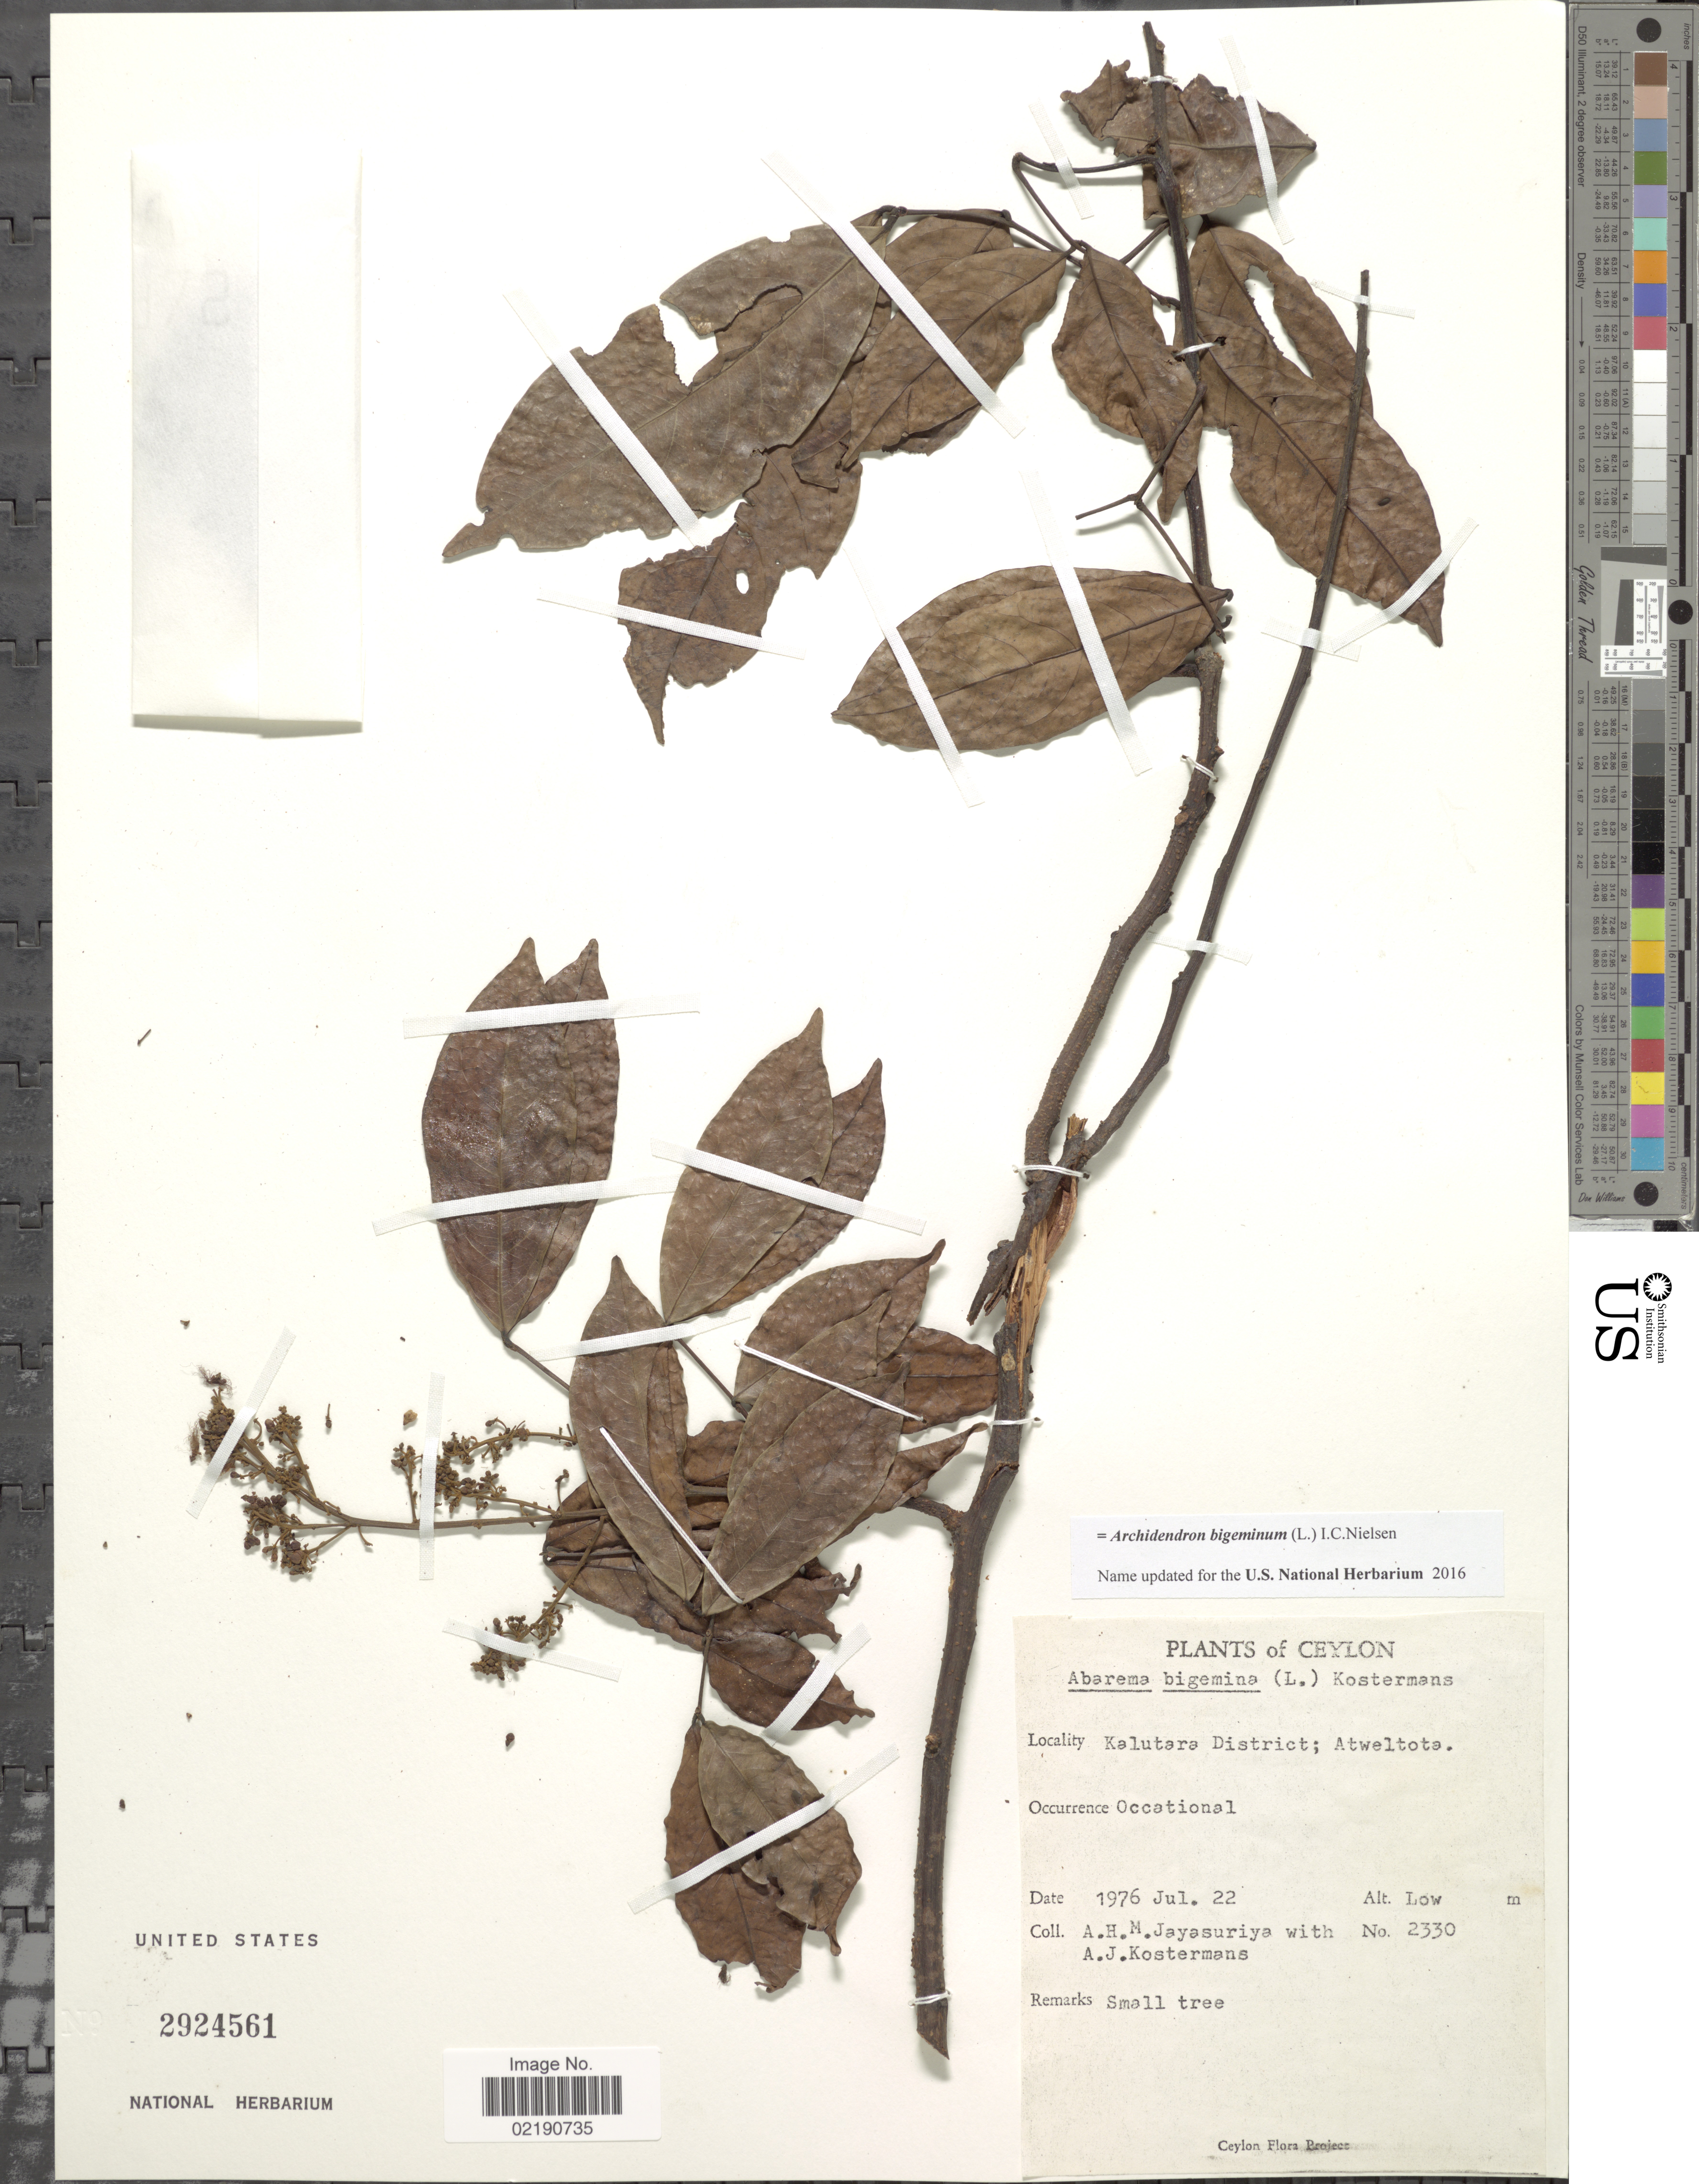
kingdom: Plantae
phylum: Tracheophyta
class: Magnoliopsida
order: Fabales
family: Fabaceae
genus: Archidendron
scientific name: Archidendron bigeminum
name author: I.C. Nielsen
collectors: A. H. Jayasuriya & A. J. G. Kostermans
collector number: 2330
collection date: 1976-07-22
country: Sri Lanka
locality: Ceylon, Kalutara District, Atweltota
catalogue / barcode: US 2924561